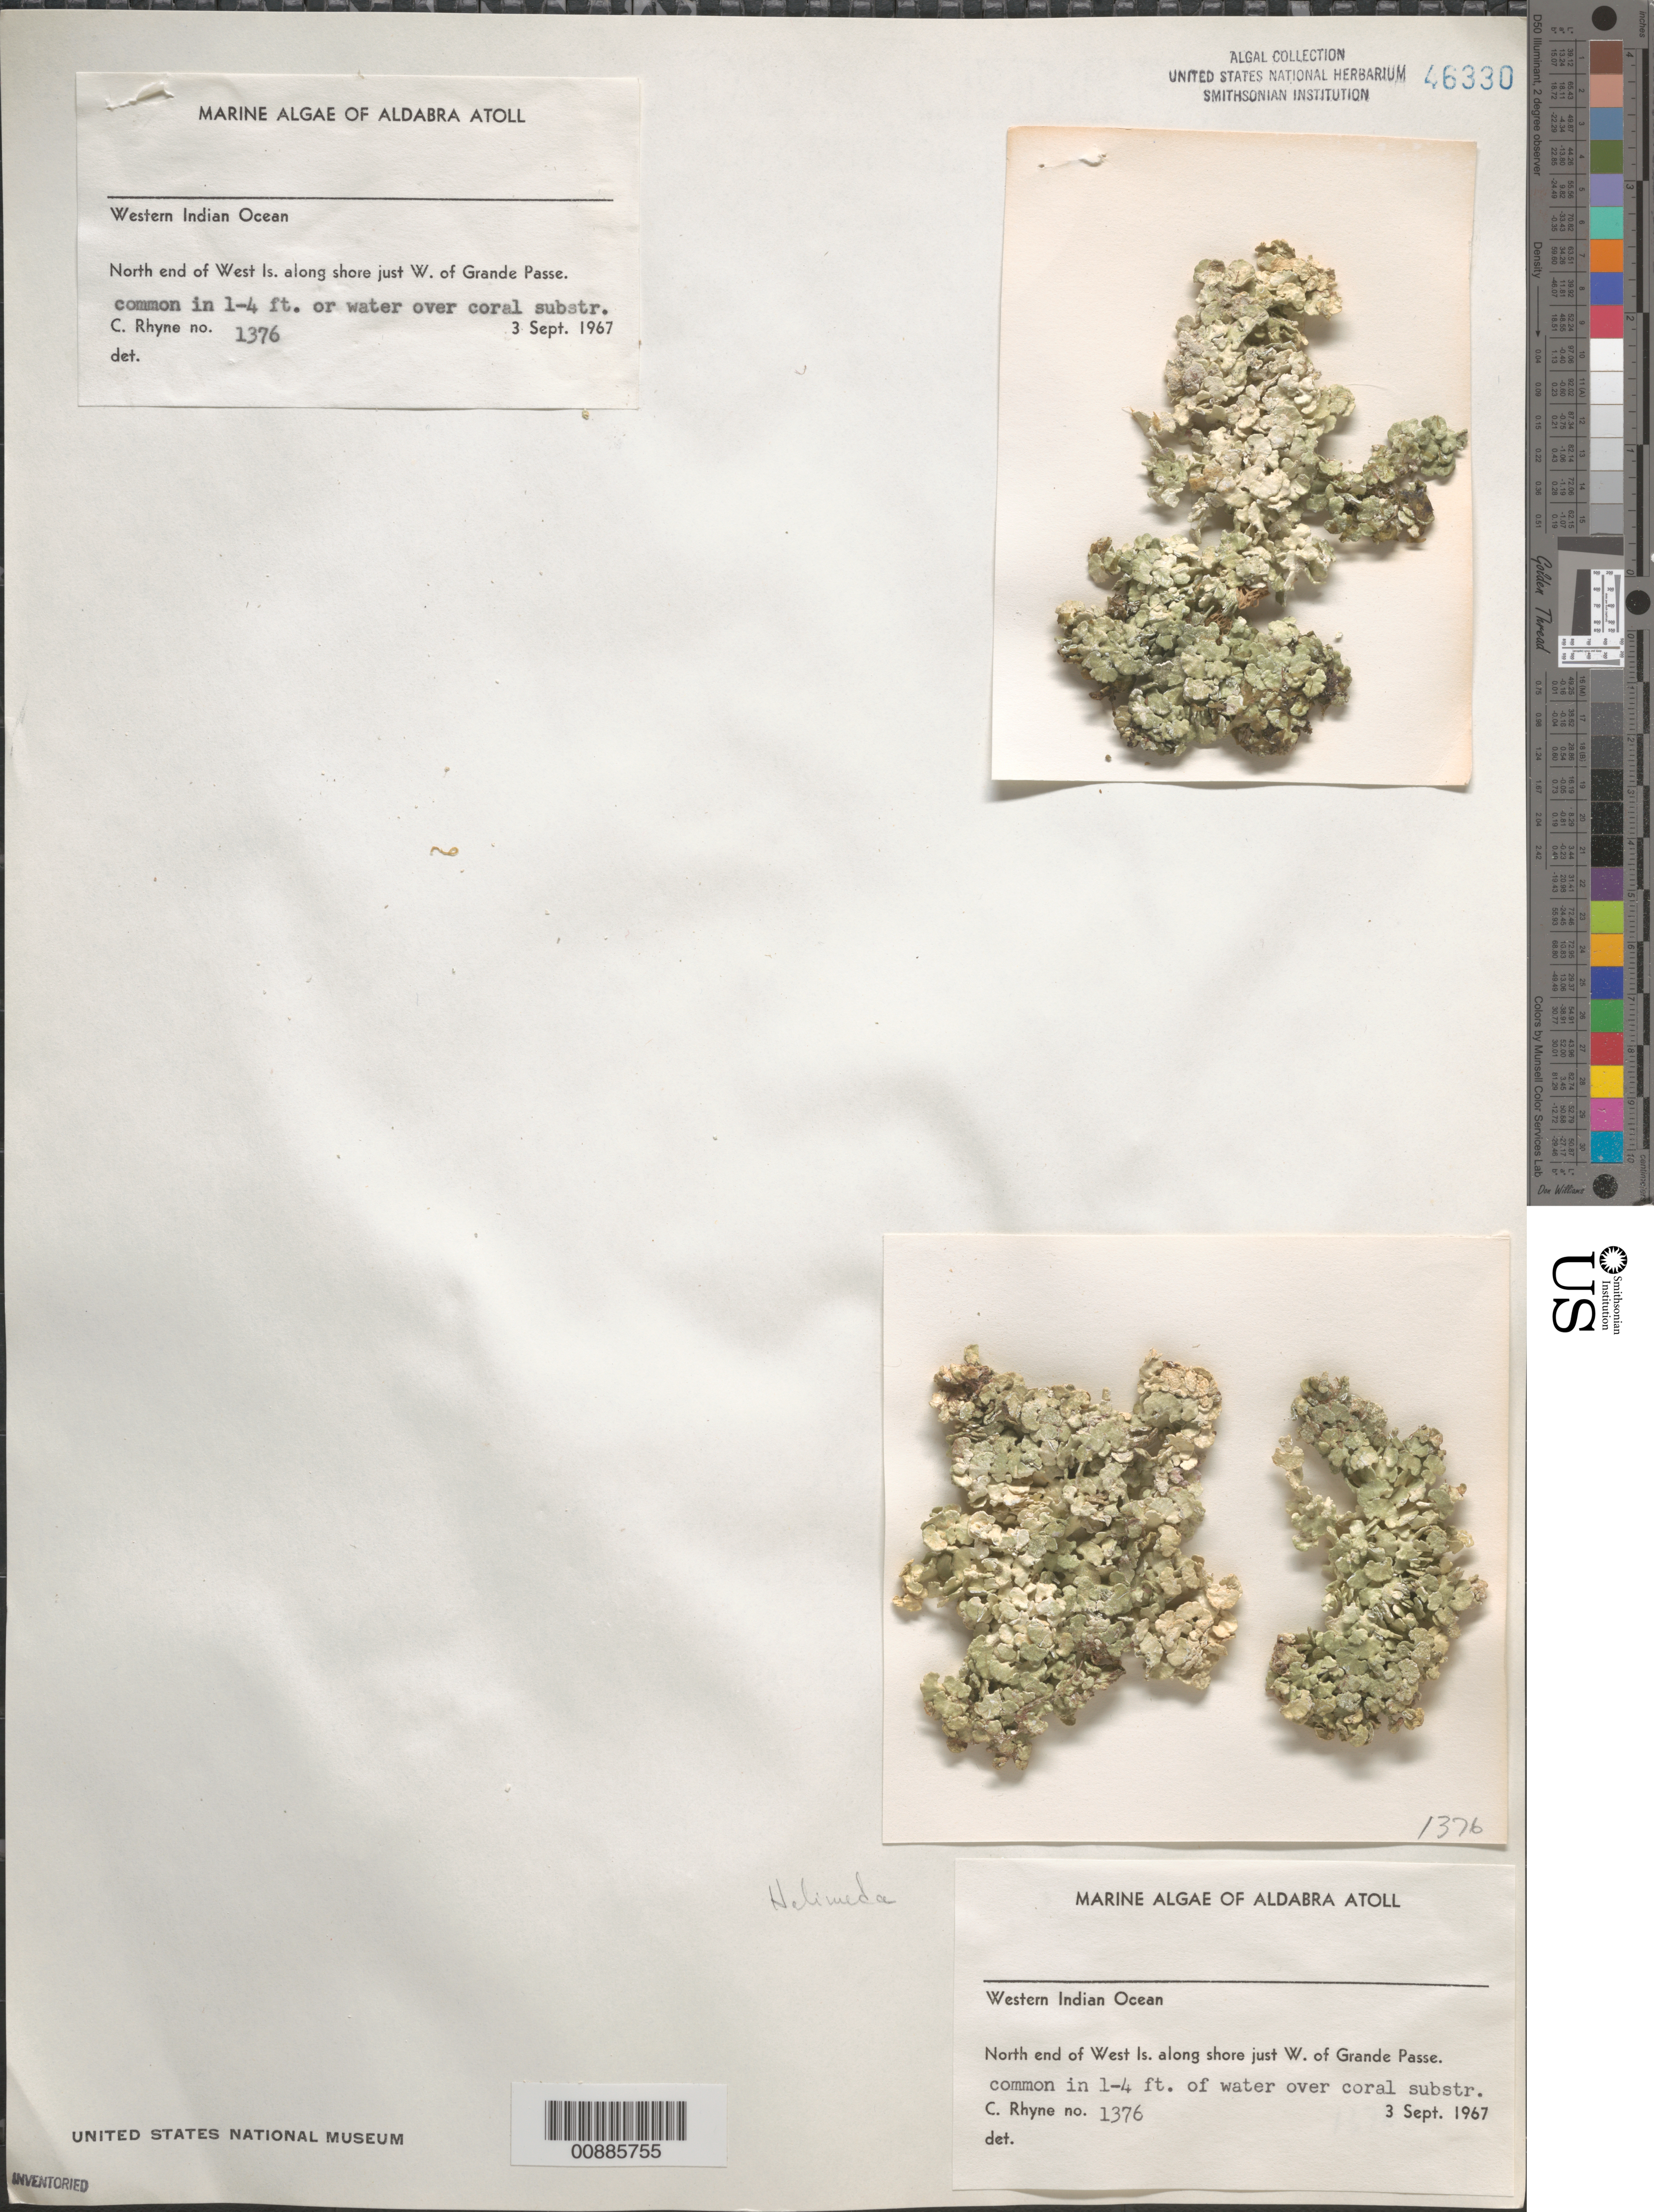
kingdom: Plantae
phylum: Chlorophyta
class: Ulvophyceae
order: Bryopsidales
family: Halimedaceae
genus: Halimeda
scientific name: Halimeda sp.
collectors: C. Rhyne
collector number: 1376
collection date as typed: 03 Sep 1967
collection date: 1967-09-03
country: Seychelles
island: Aldabra Atoll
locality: West Islet, Just west of Grande Pass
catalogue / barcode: US 46330